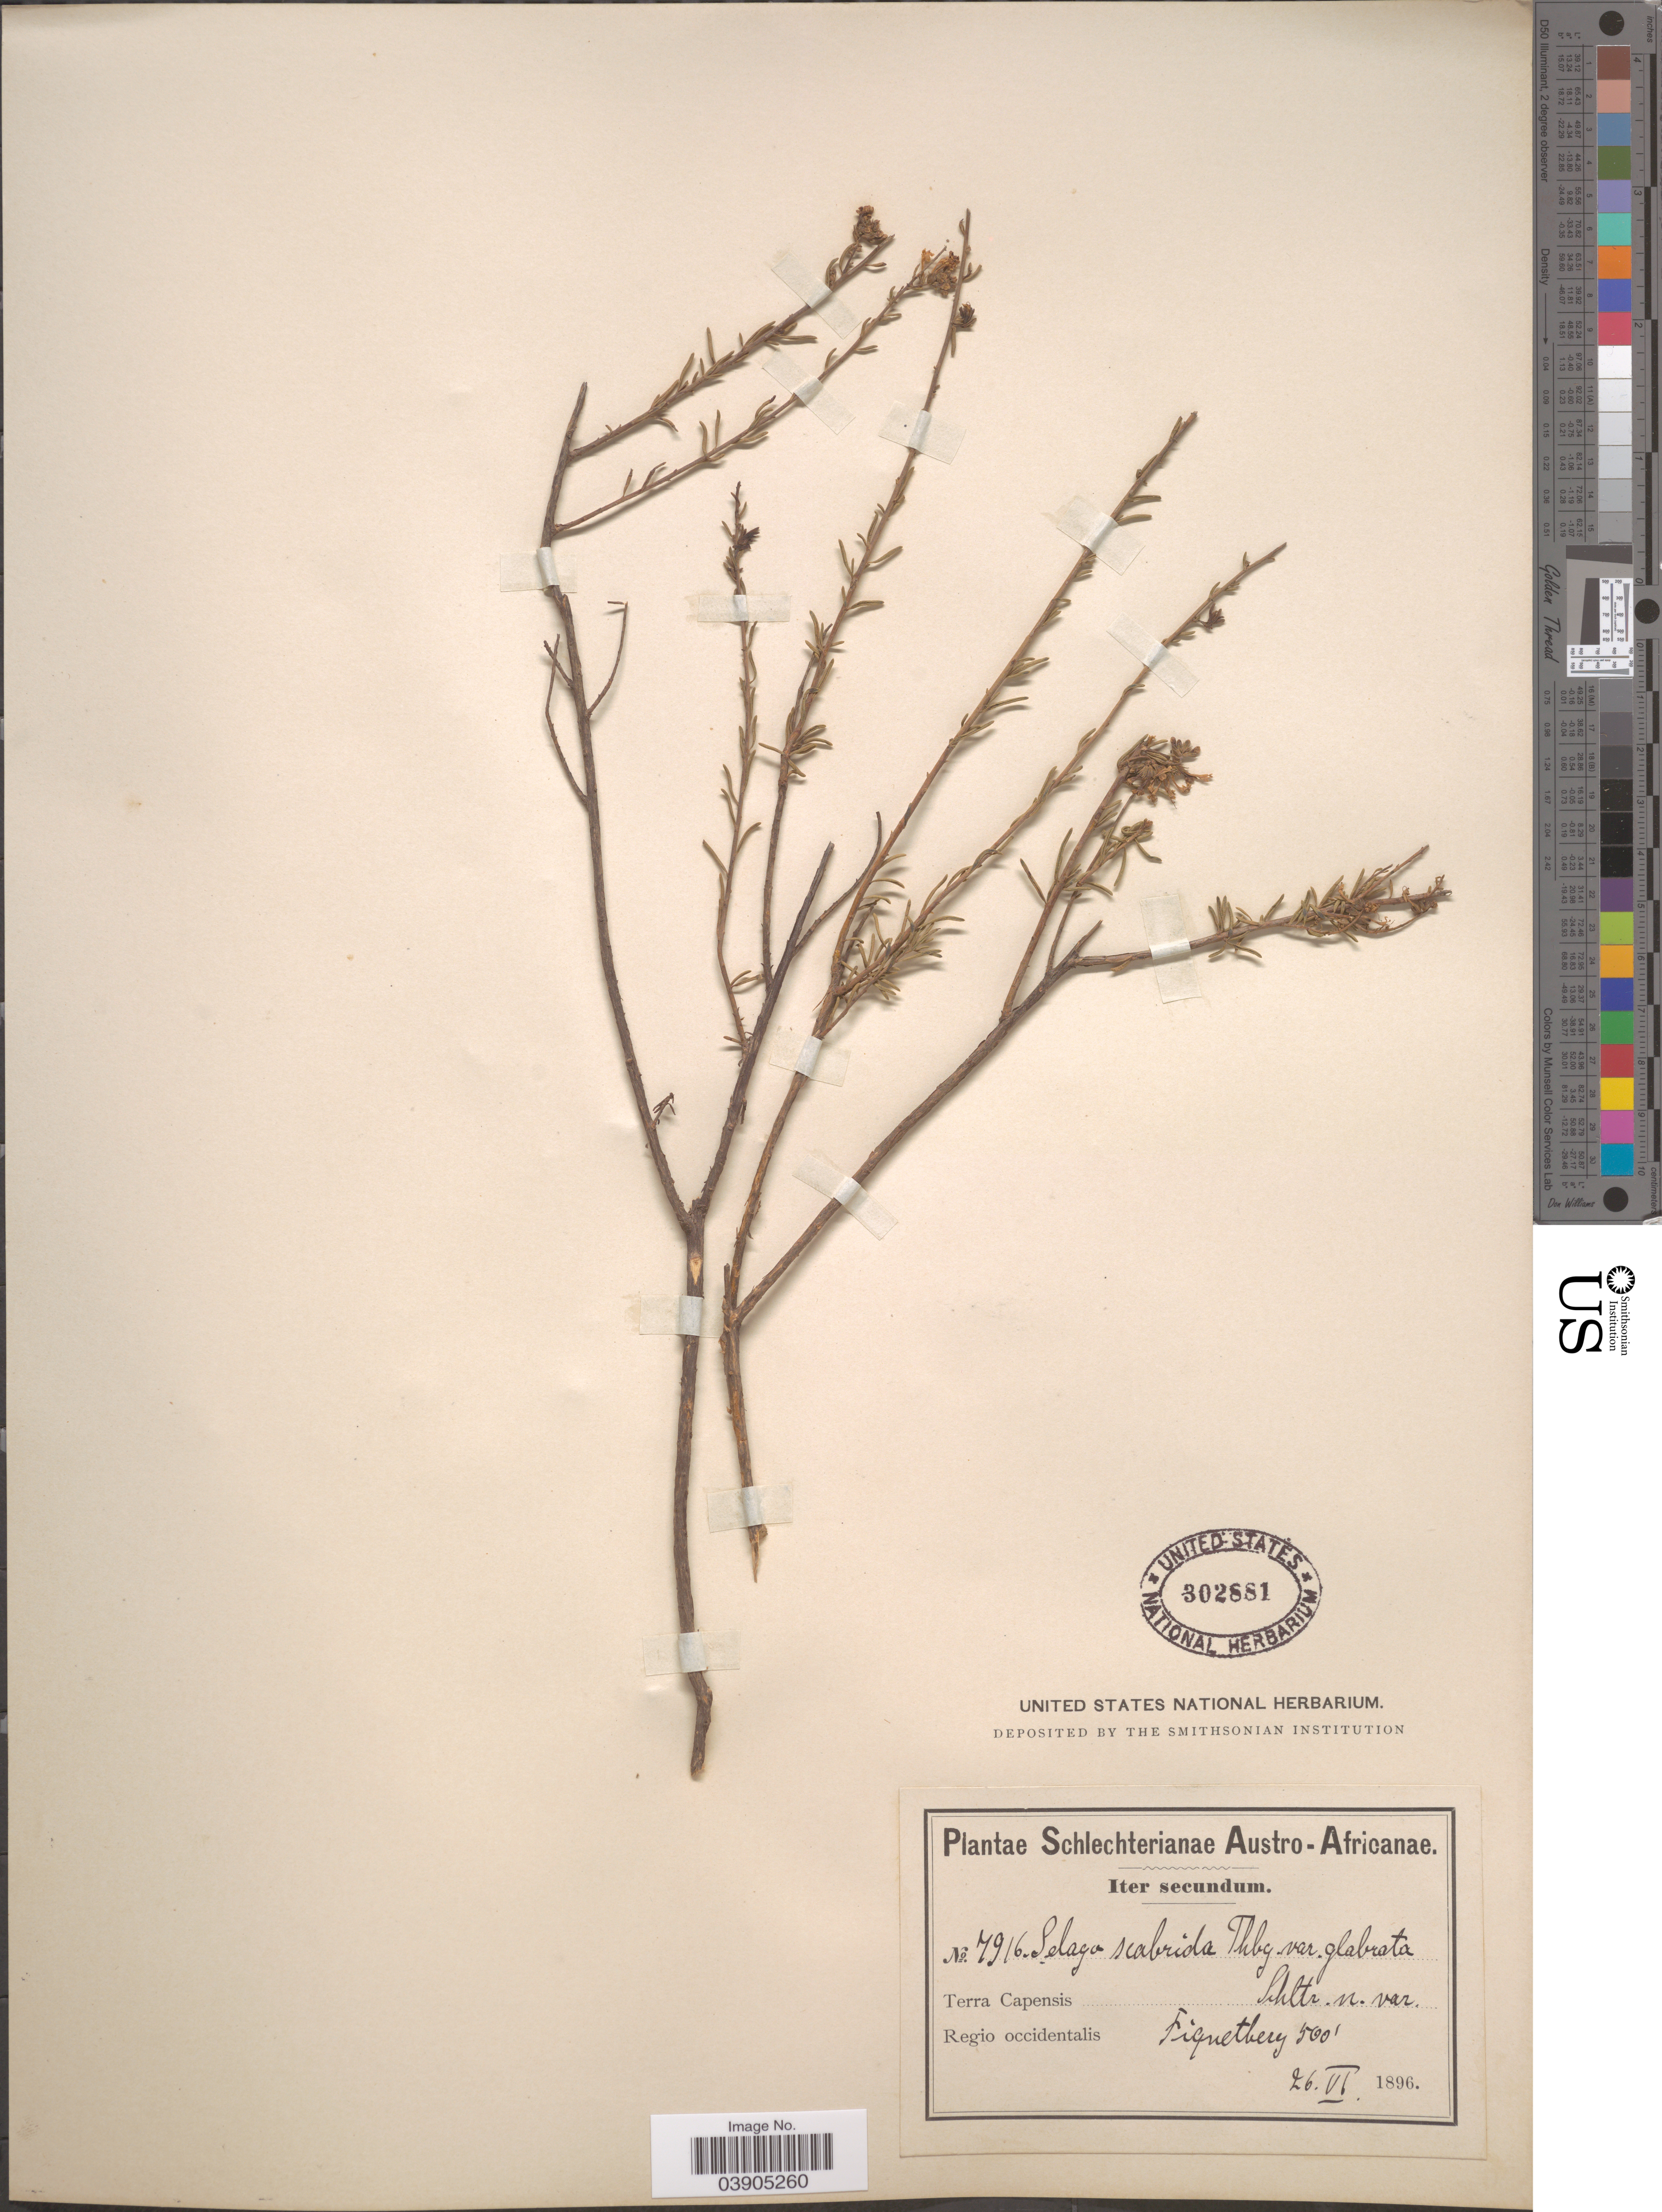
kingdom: Plantae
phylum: Tracheophyta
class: Magnoliopsida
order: Lamiales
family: Scrophulariaceae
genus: Selago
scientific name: Selago scabrida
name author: Thunb.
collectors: Schlechter, --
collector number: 7916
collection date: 1896-06-26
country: South Africa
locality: Austro-Africanae. Terra Capensis. Regio occidentalis. Piquetberg.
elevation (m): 152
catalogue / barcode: US 302881